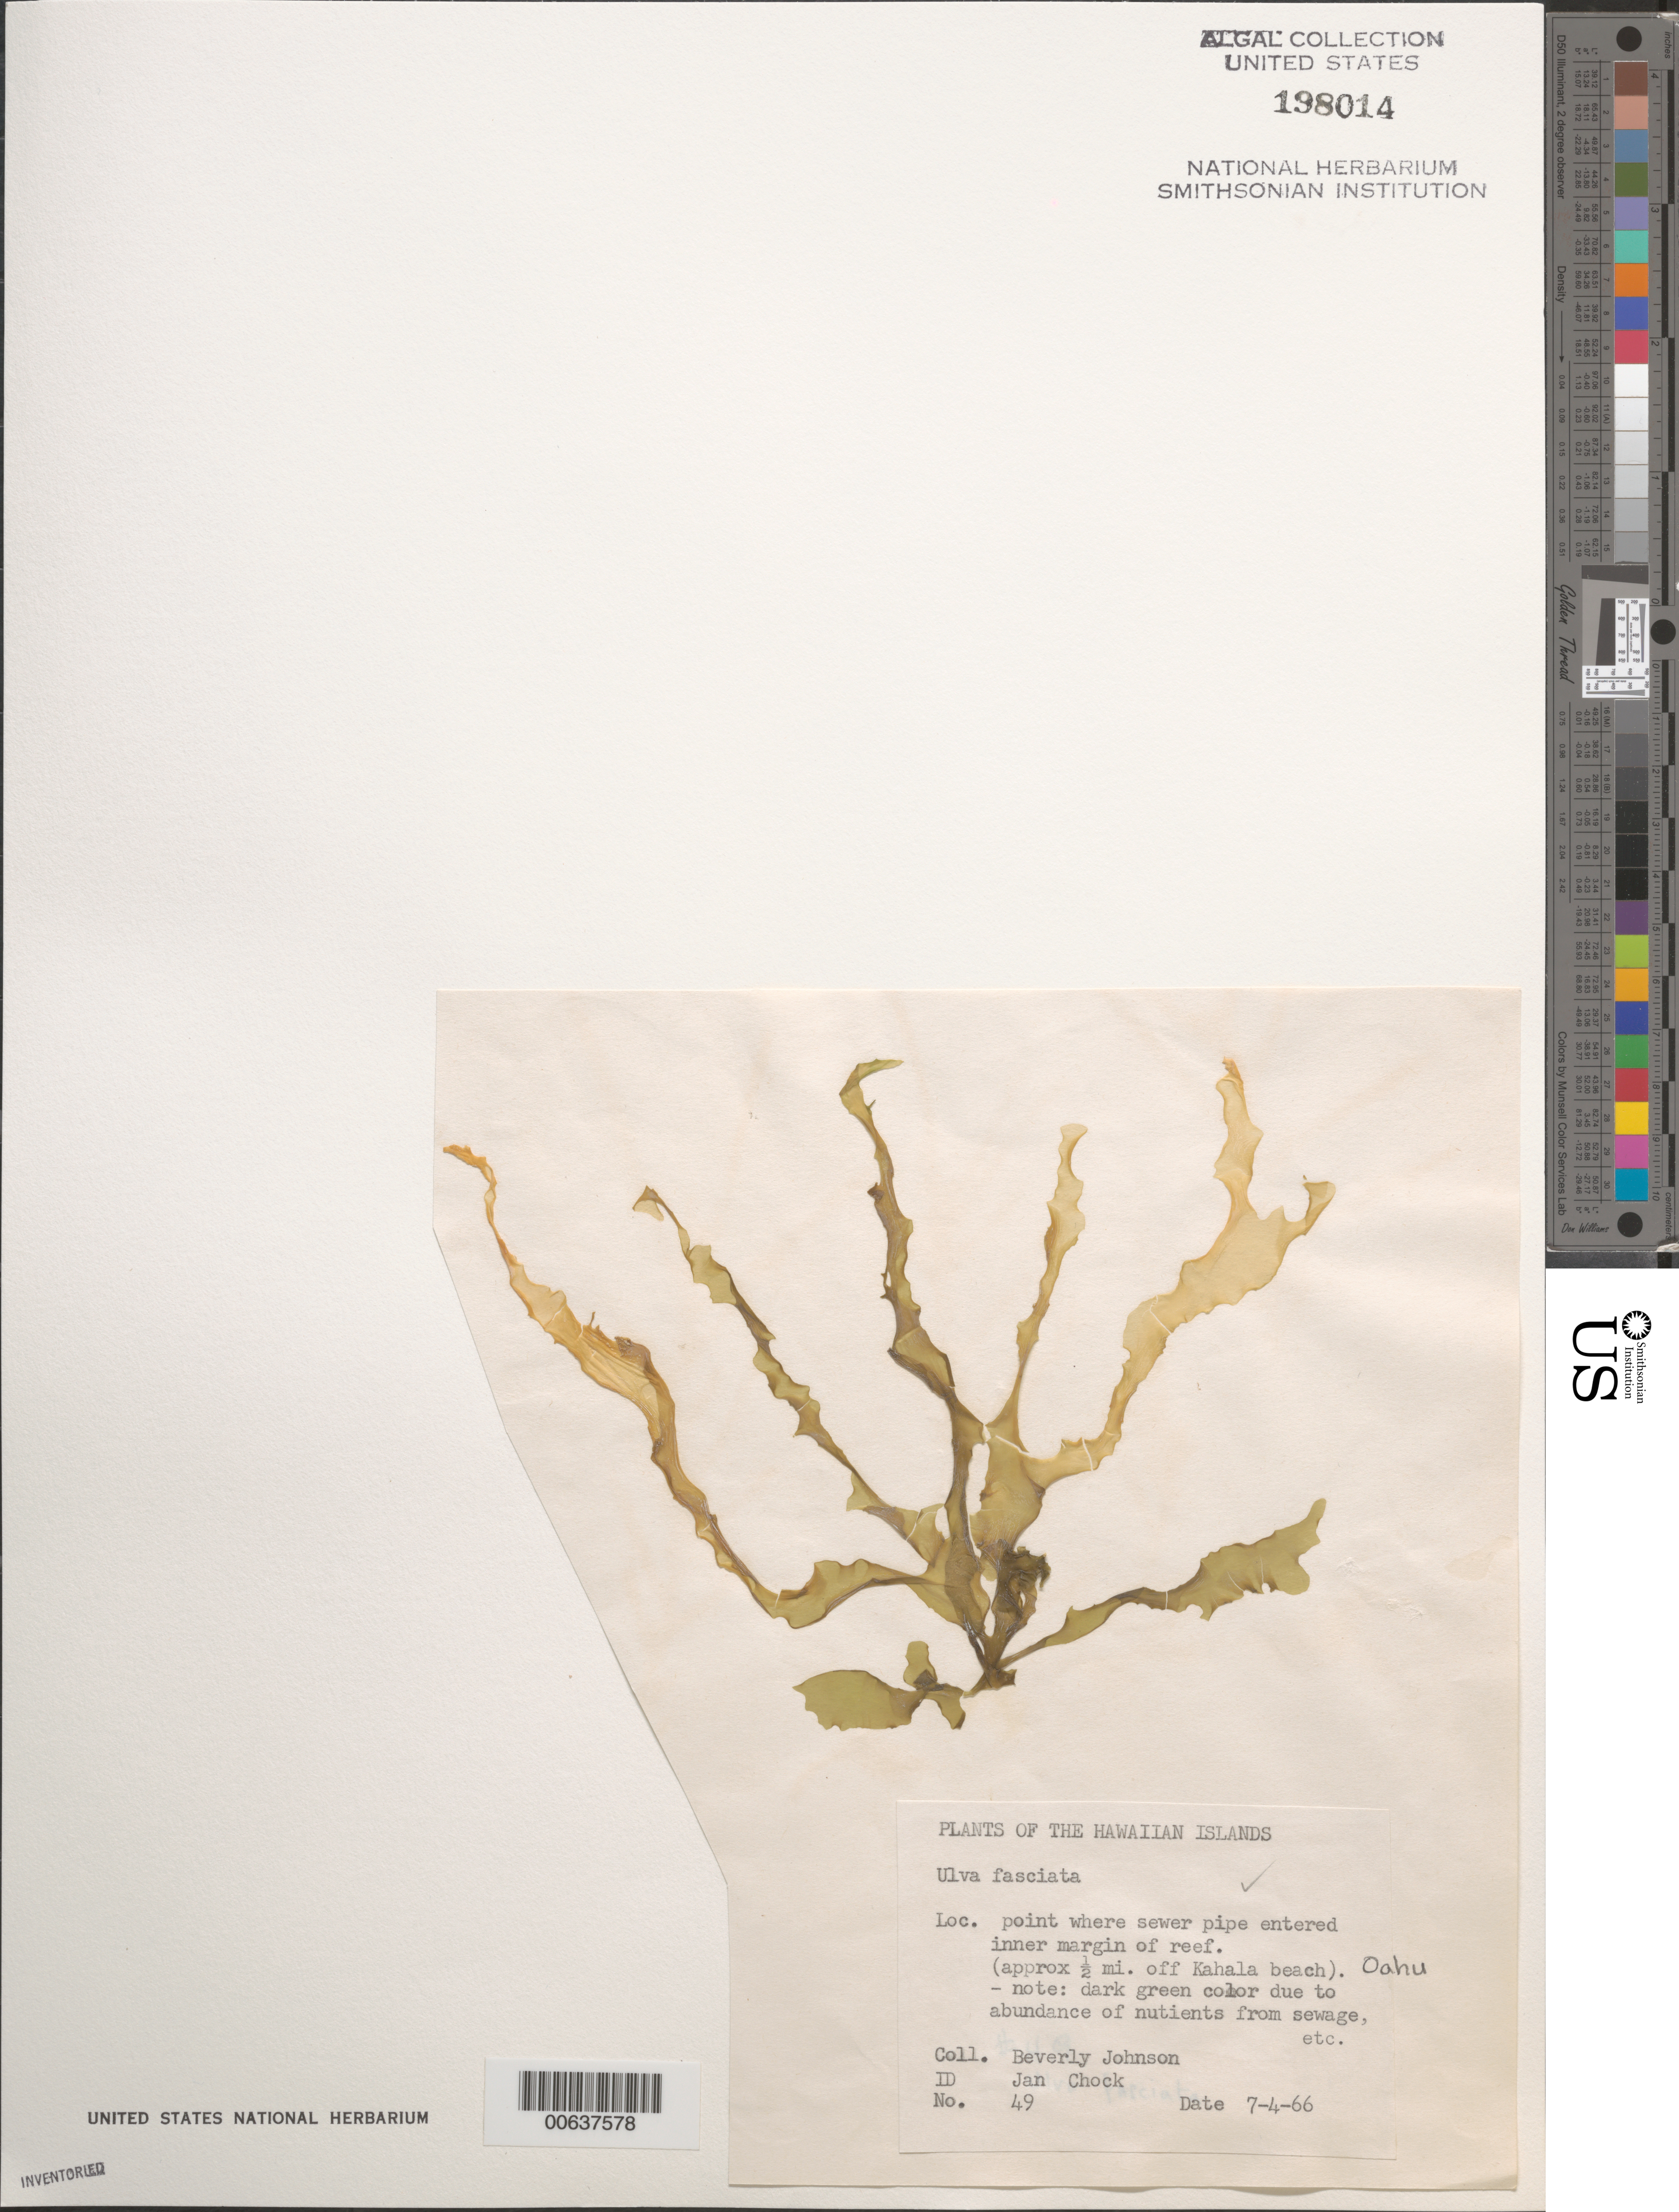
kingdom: Plantae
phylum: Chlorophyta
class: Ulvophyceae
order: Ulvales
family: Ulvaceae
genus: Ulva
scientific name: Ulva lactuca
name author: L.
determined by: Algae name updating Project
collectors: B. Johnson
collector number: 49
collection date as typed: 04 Jul 1966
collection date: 1966-07-04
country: United States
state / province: Hawaii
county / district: Honolulu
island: Oahu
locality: Reef ca. 0.5 mile off Kahala Beach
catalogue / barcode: US 198014